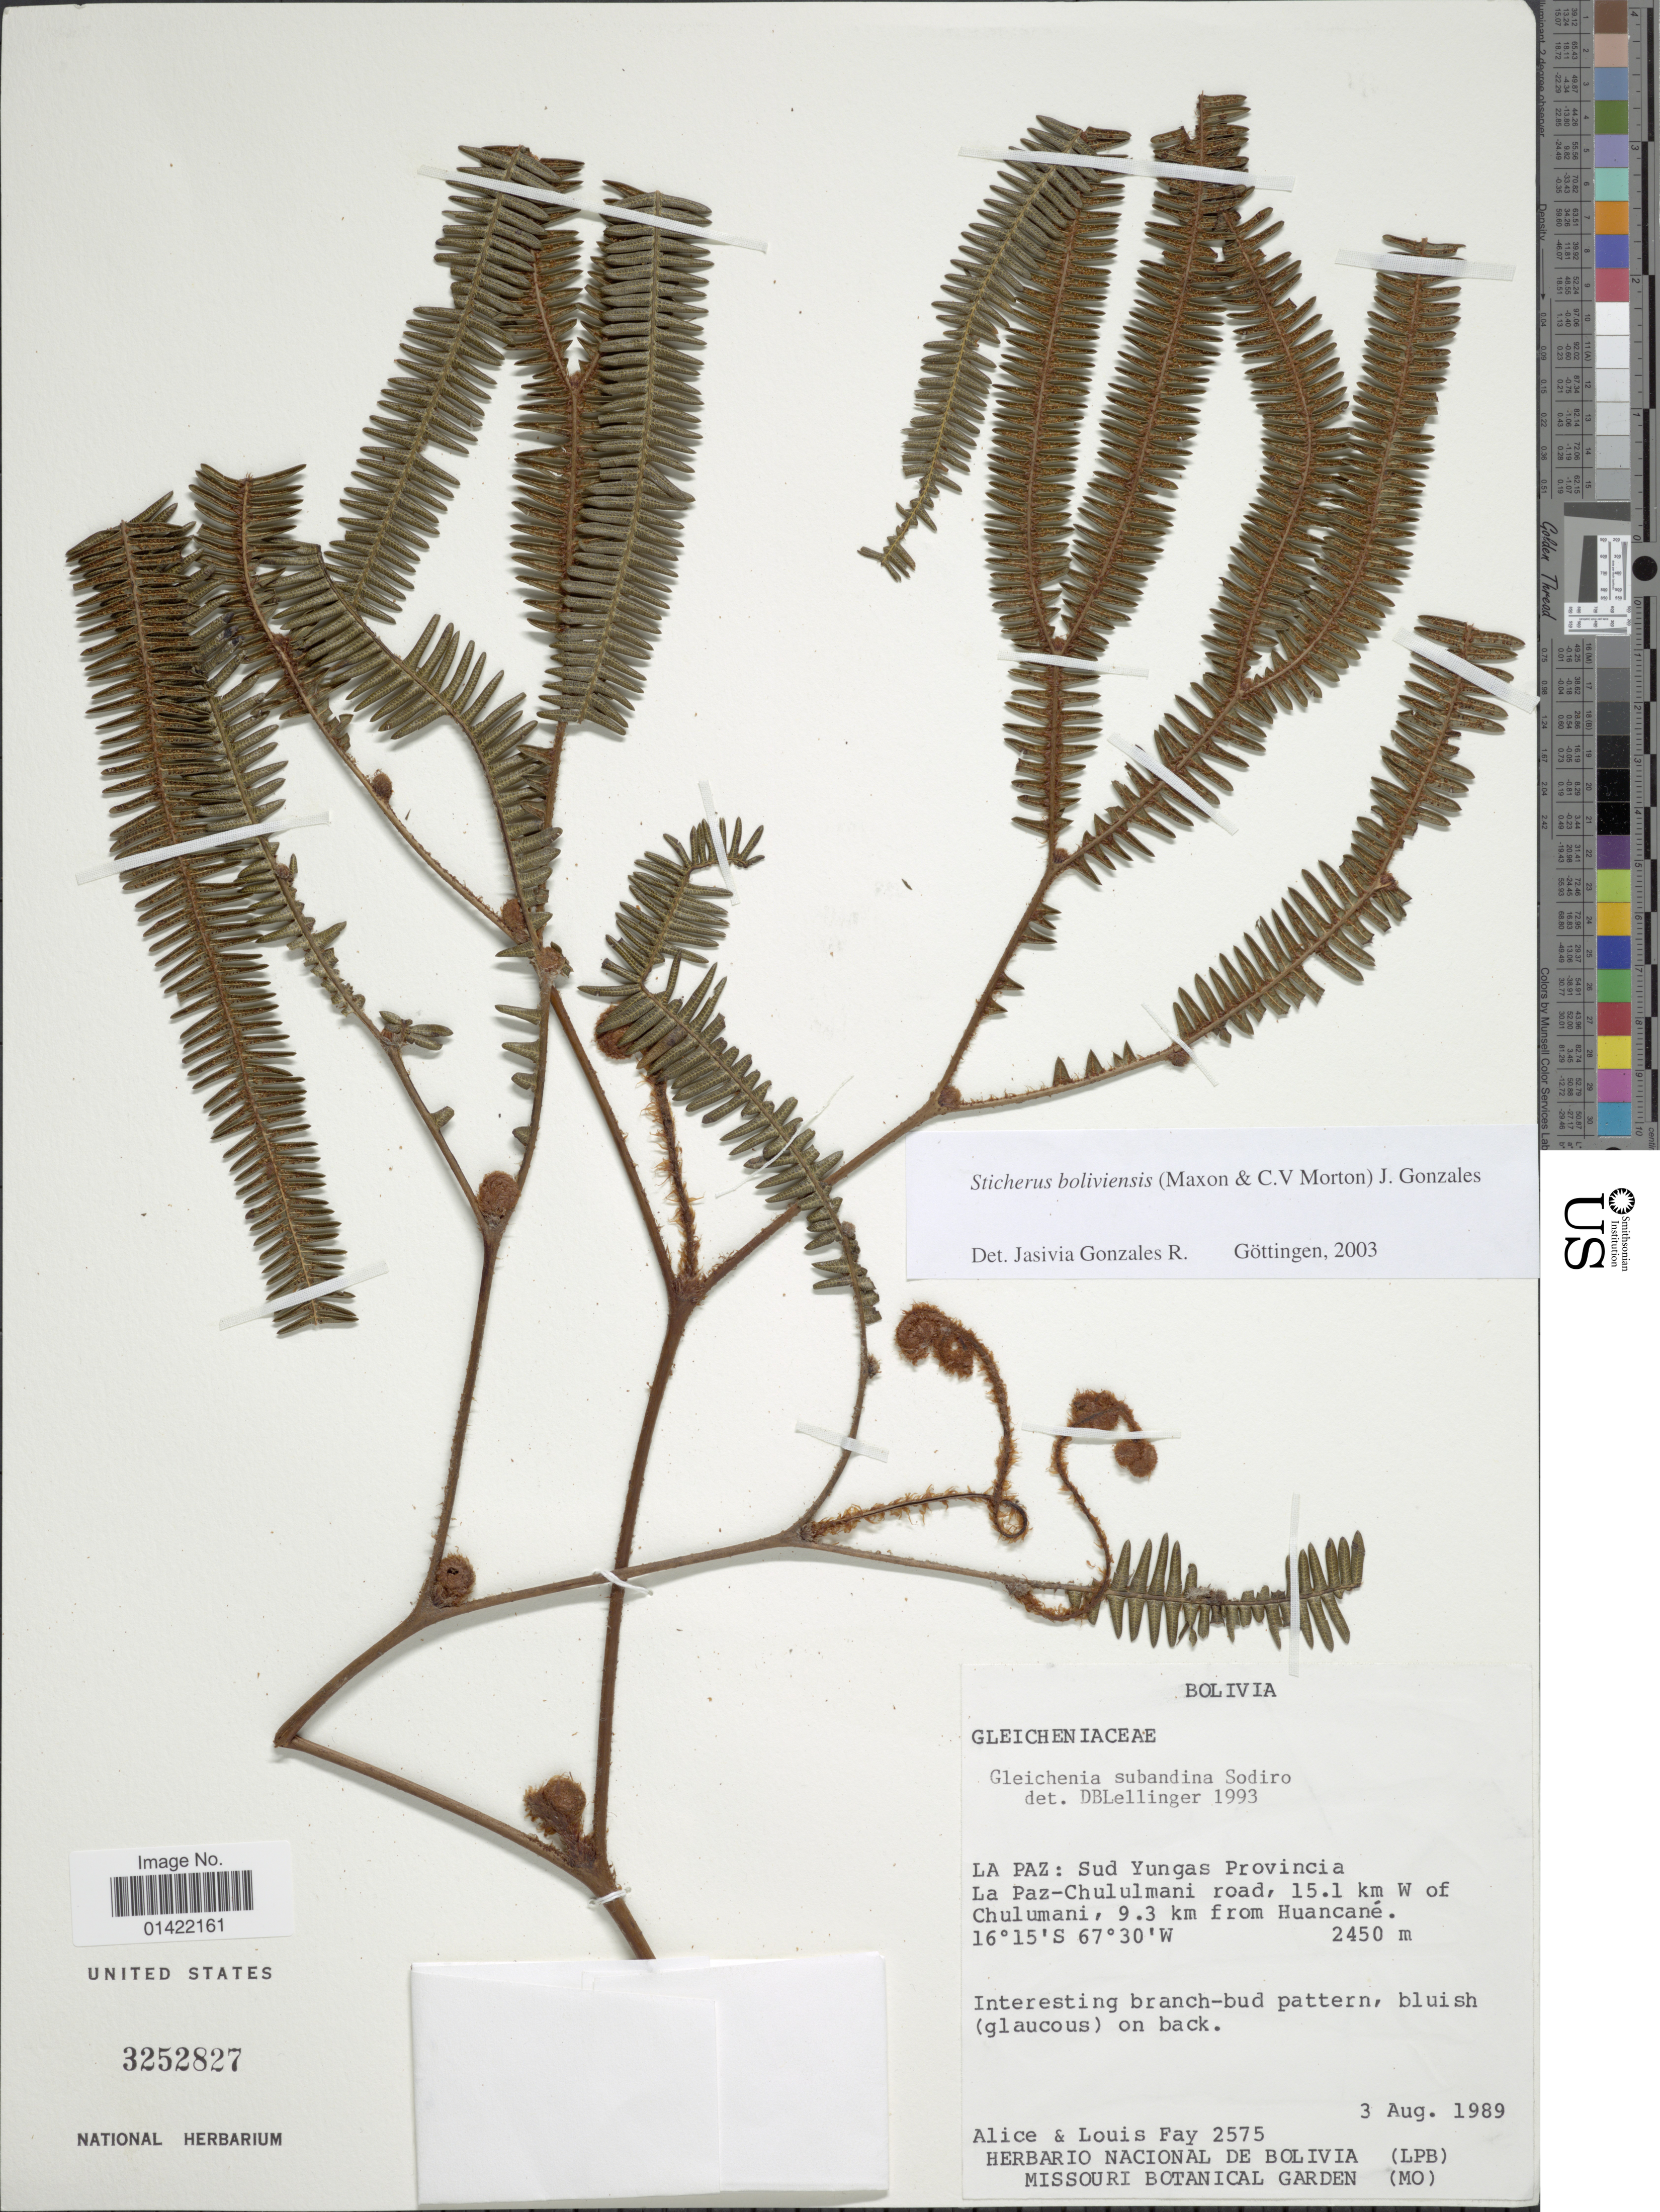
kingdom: Plantae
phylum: Tracheophyta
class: Polypodiopsida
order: Gleicheniales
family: Gleicheniaceae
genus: Sticherus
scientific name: Sticherus boliviensis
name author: (Maxon & C.V. Morton) J. Gonzales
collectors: A. Fay & L. Fay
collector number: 2575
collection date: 1989-08-03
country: Bolivia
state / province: La Paz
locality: Sud Yungas Provincia La Paz-Chululmani road, 15.1 km W of Chulumani, 9.3 km from Huancane.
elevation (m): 2450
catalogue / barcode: US 3252827